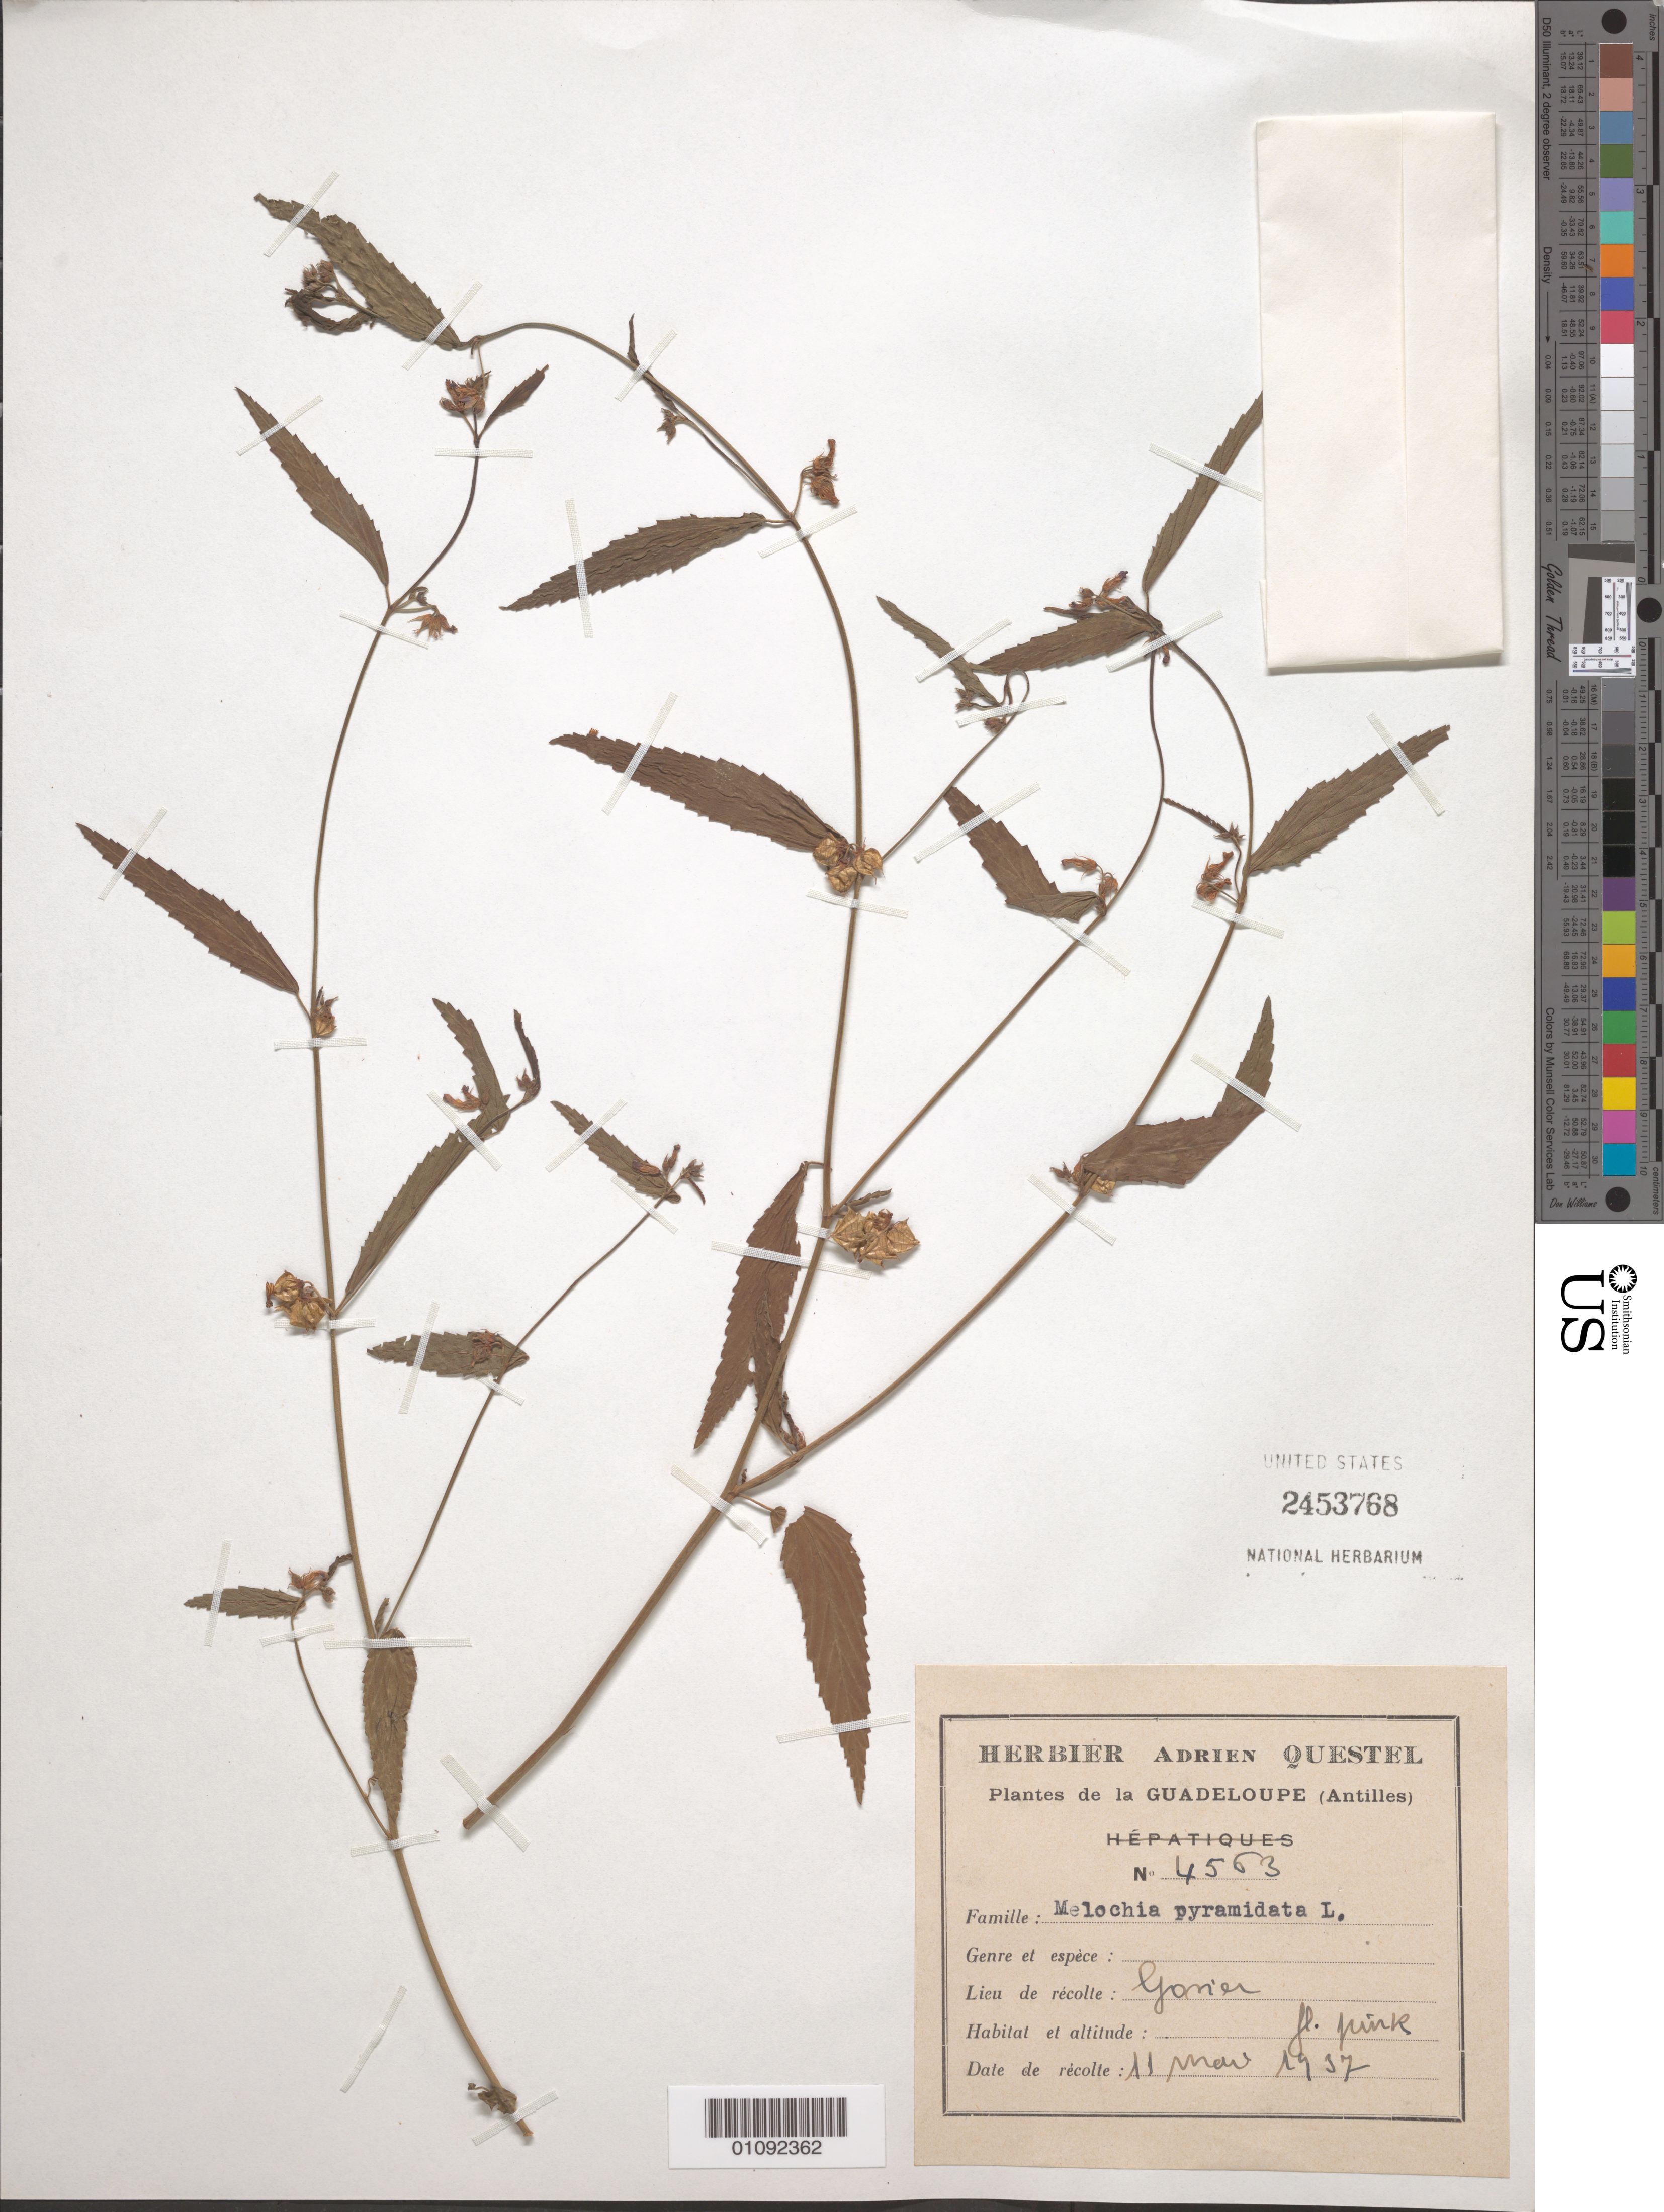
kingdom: Plantae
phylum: Tracheophyta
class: Magnoliopsida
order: Malvales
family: Malvaceae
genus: Melochia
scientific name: Melochia pyramidata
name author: L.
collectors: A. Questel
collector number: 4563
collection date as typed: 11 Mar 1937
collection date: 1937-03-11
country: Guadeloupe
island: Grande Terre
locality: Gomier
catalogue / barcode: US 2453768